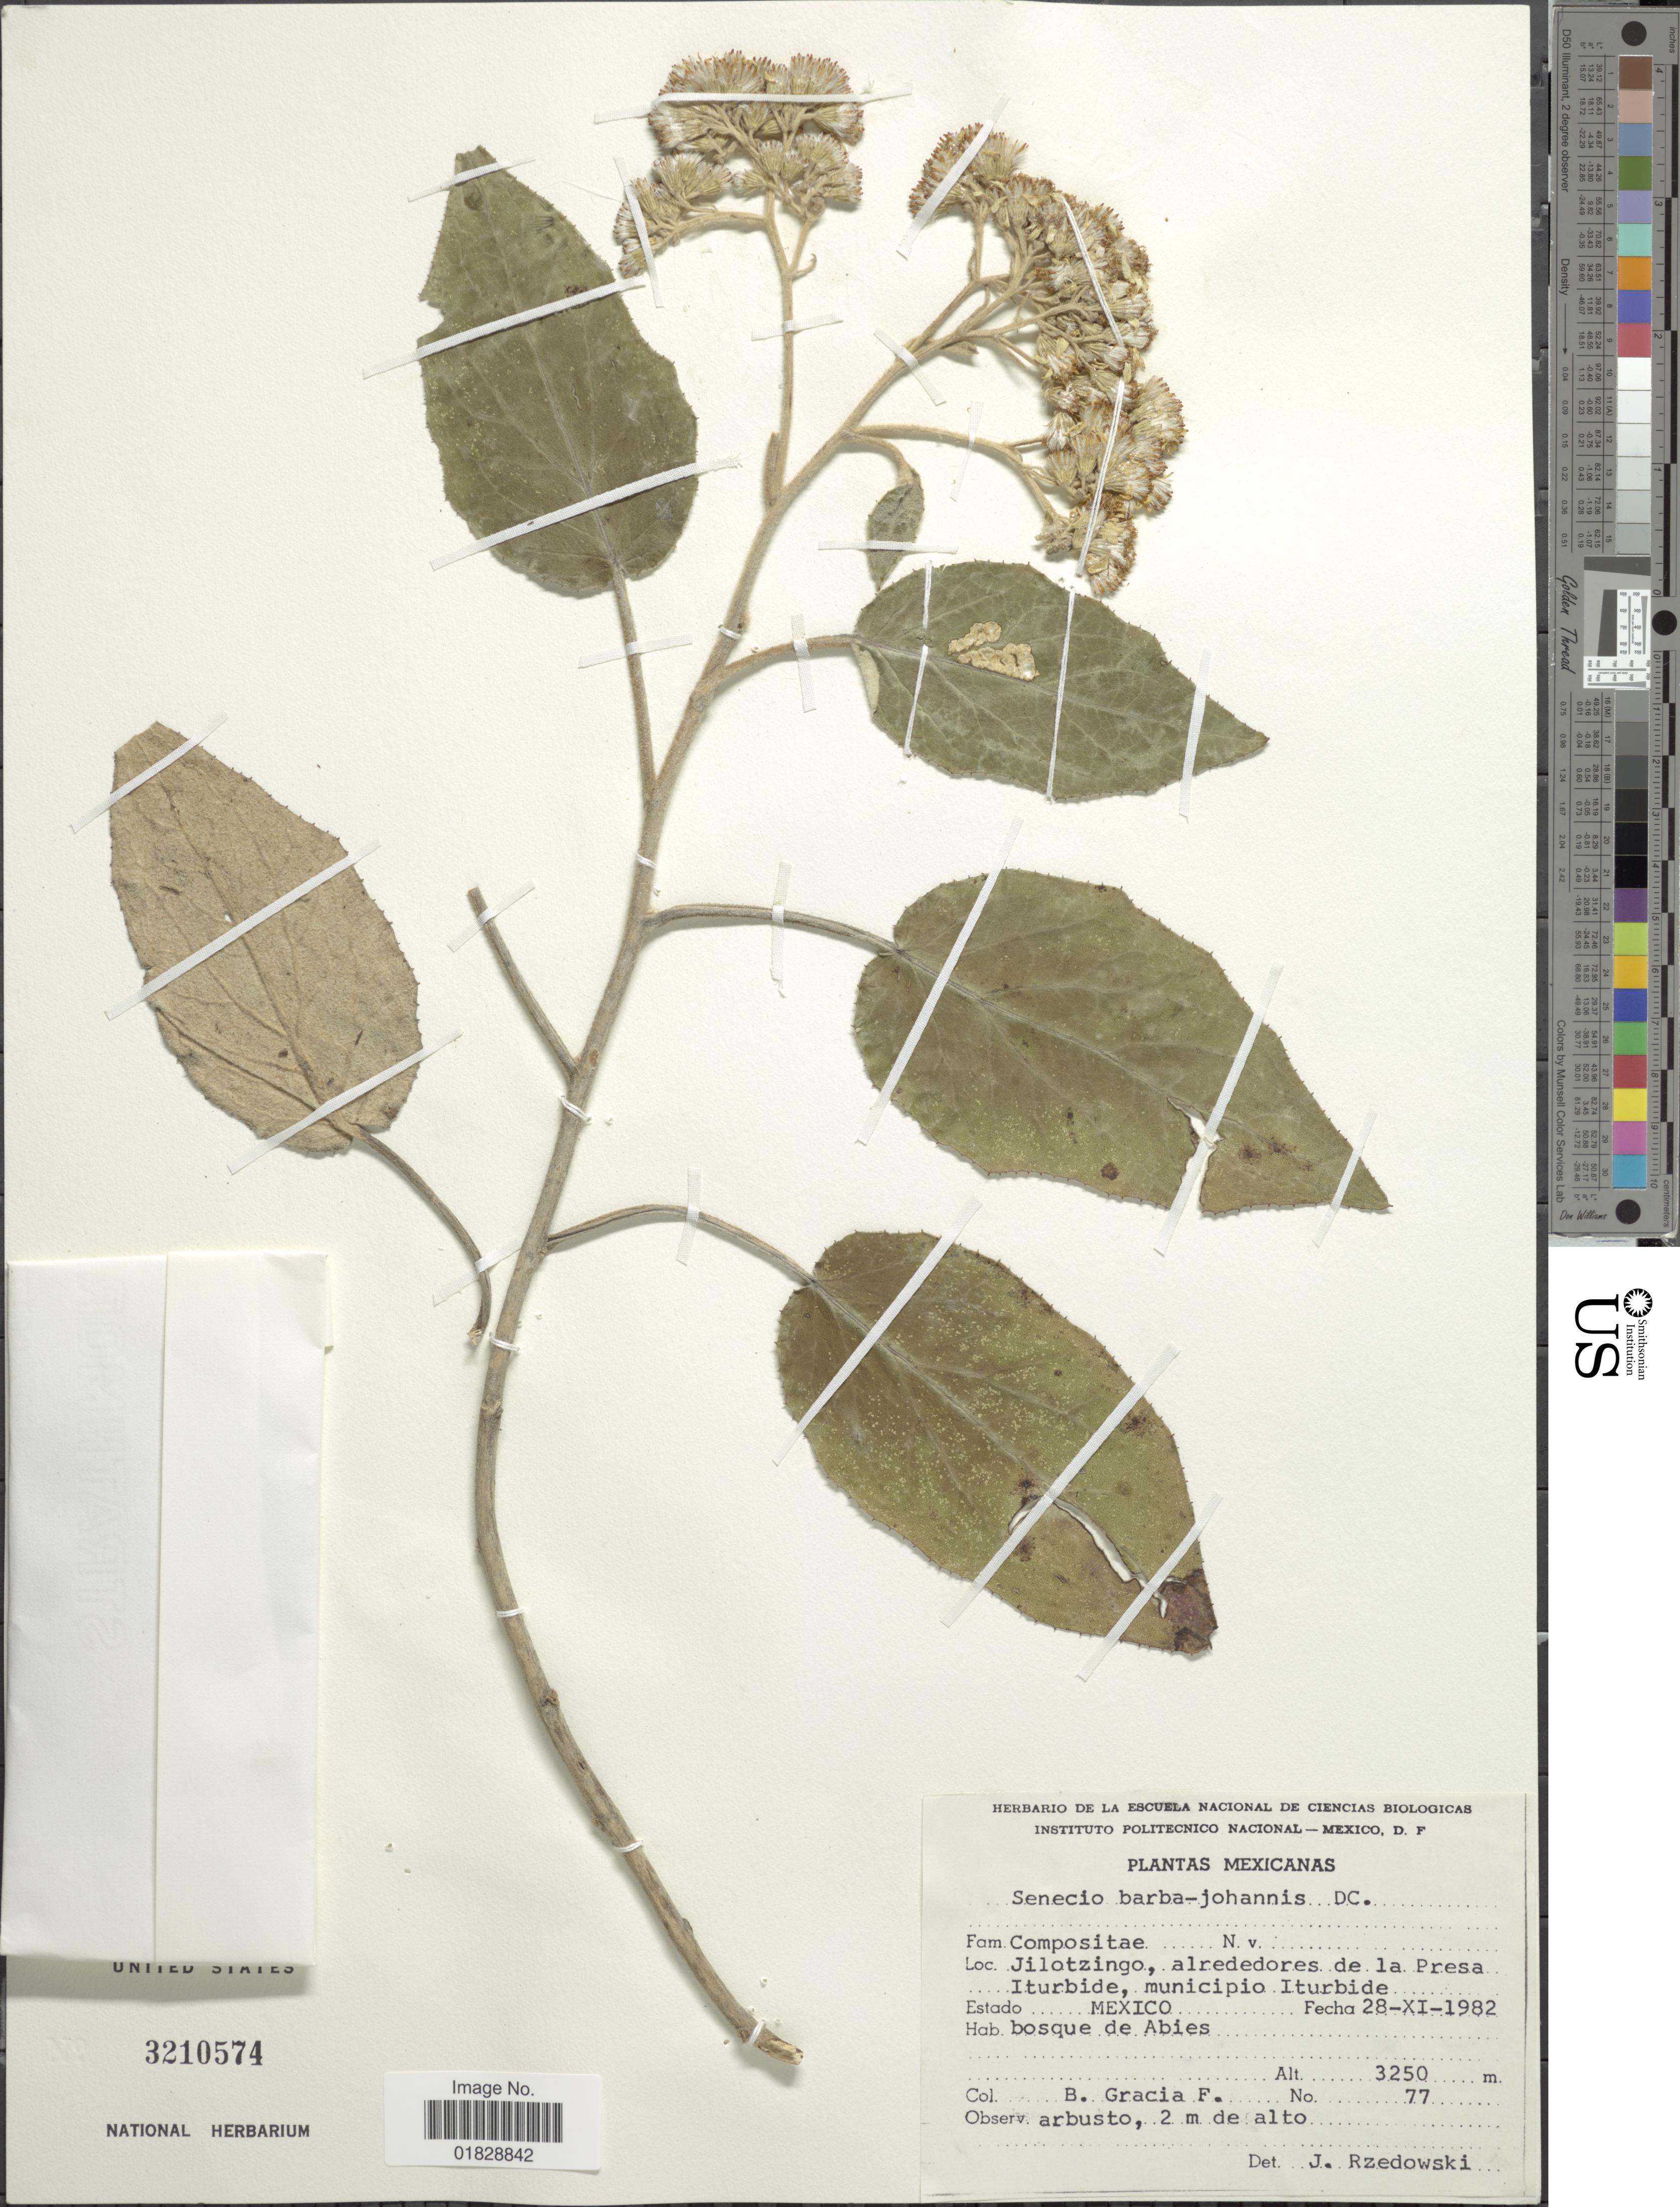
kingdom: Plantae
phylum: Tracheophyta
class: Magnoliopsida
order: Asterales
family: Asteraceae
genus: Roldana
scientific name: Roldana barba-johannis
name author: (DC.) H. Rob. & Brettell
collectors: B. Gracia F.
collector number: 77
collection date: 1982-11-28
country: Mexico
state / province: México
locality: Jilotzingo, alrededores de la Presa Iturbide, municipio Iturbide. Estado Mexico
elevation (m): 3250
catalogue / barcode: US 3210574